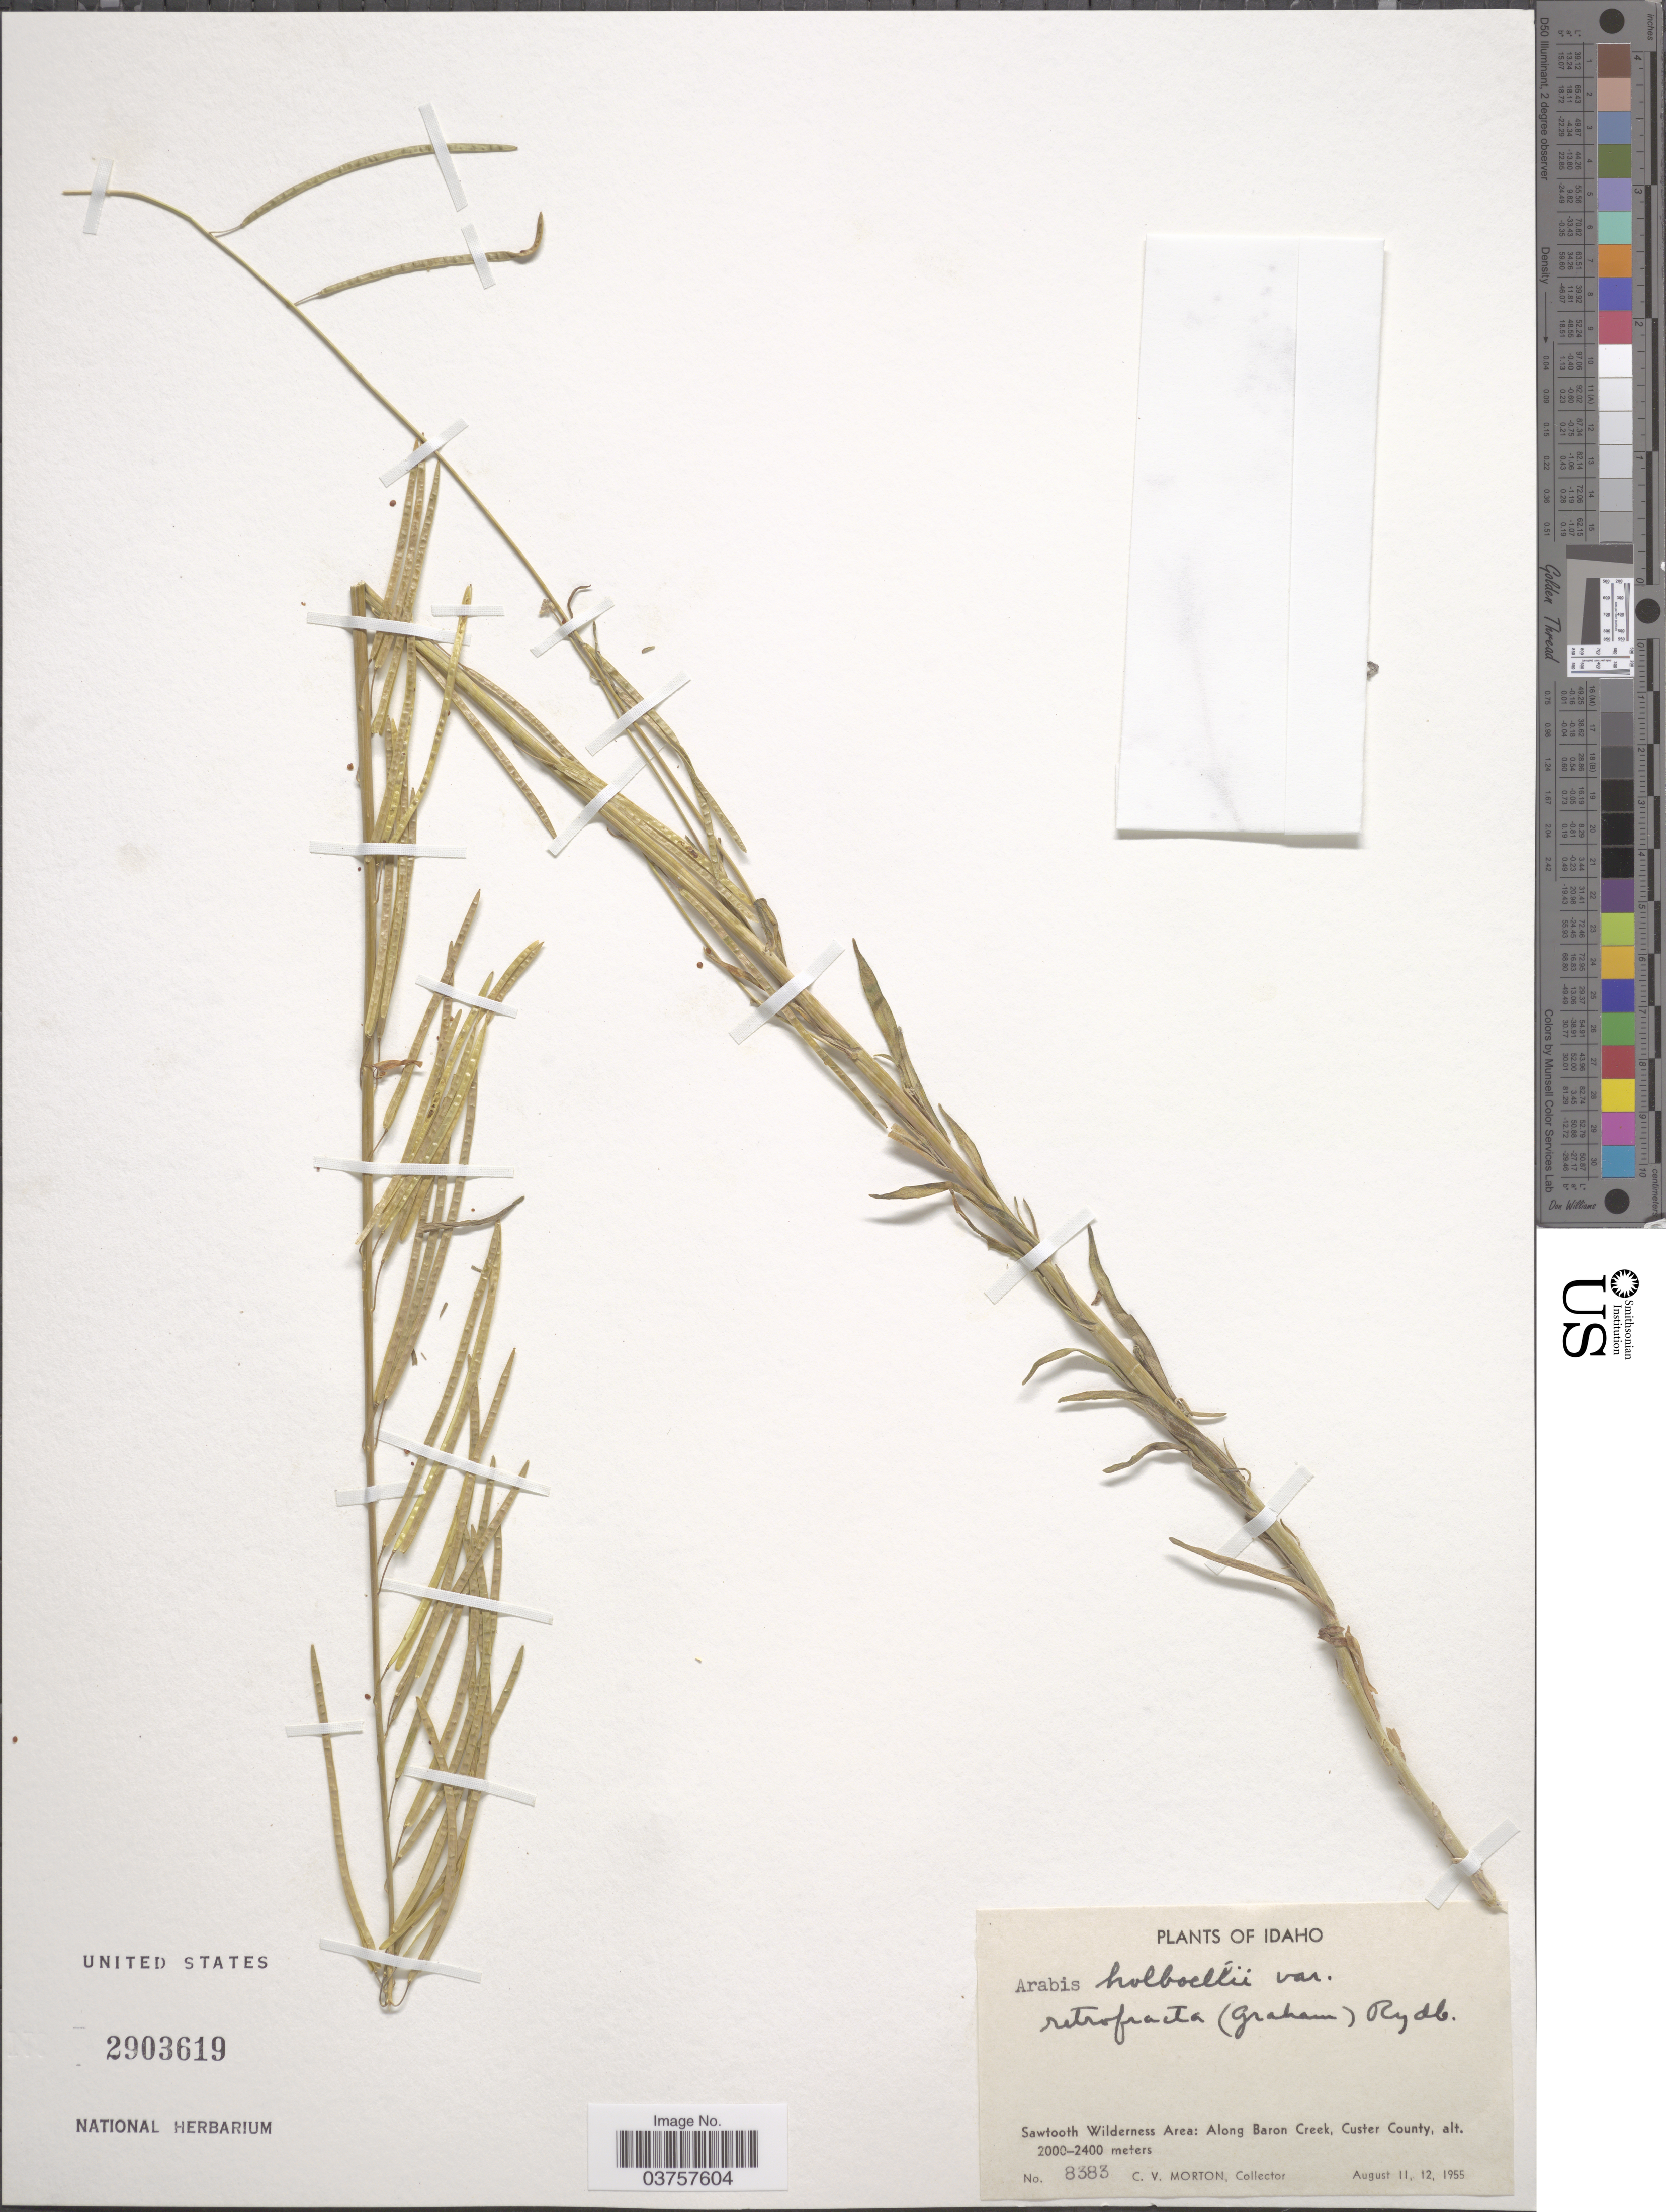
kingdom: Plantae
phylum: Tracheophyta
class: Magnoliopsida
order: Brassicales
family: Brassicaceae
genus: Arabis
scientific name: Arabis holboellii var. retrofracta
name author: Rydb.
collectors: C. V. Morton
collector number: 8383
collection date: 1955-08-11/1955-08-12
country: United States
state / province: Idaho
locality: Sawtooth Wilderness Area: Along Baron Creek, Custer County.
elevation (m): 2000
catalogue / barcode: US 2903619